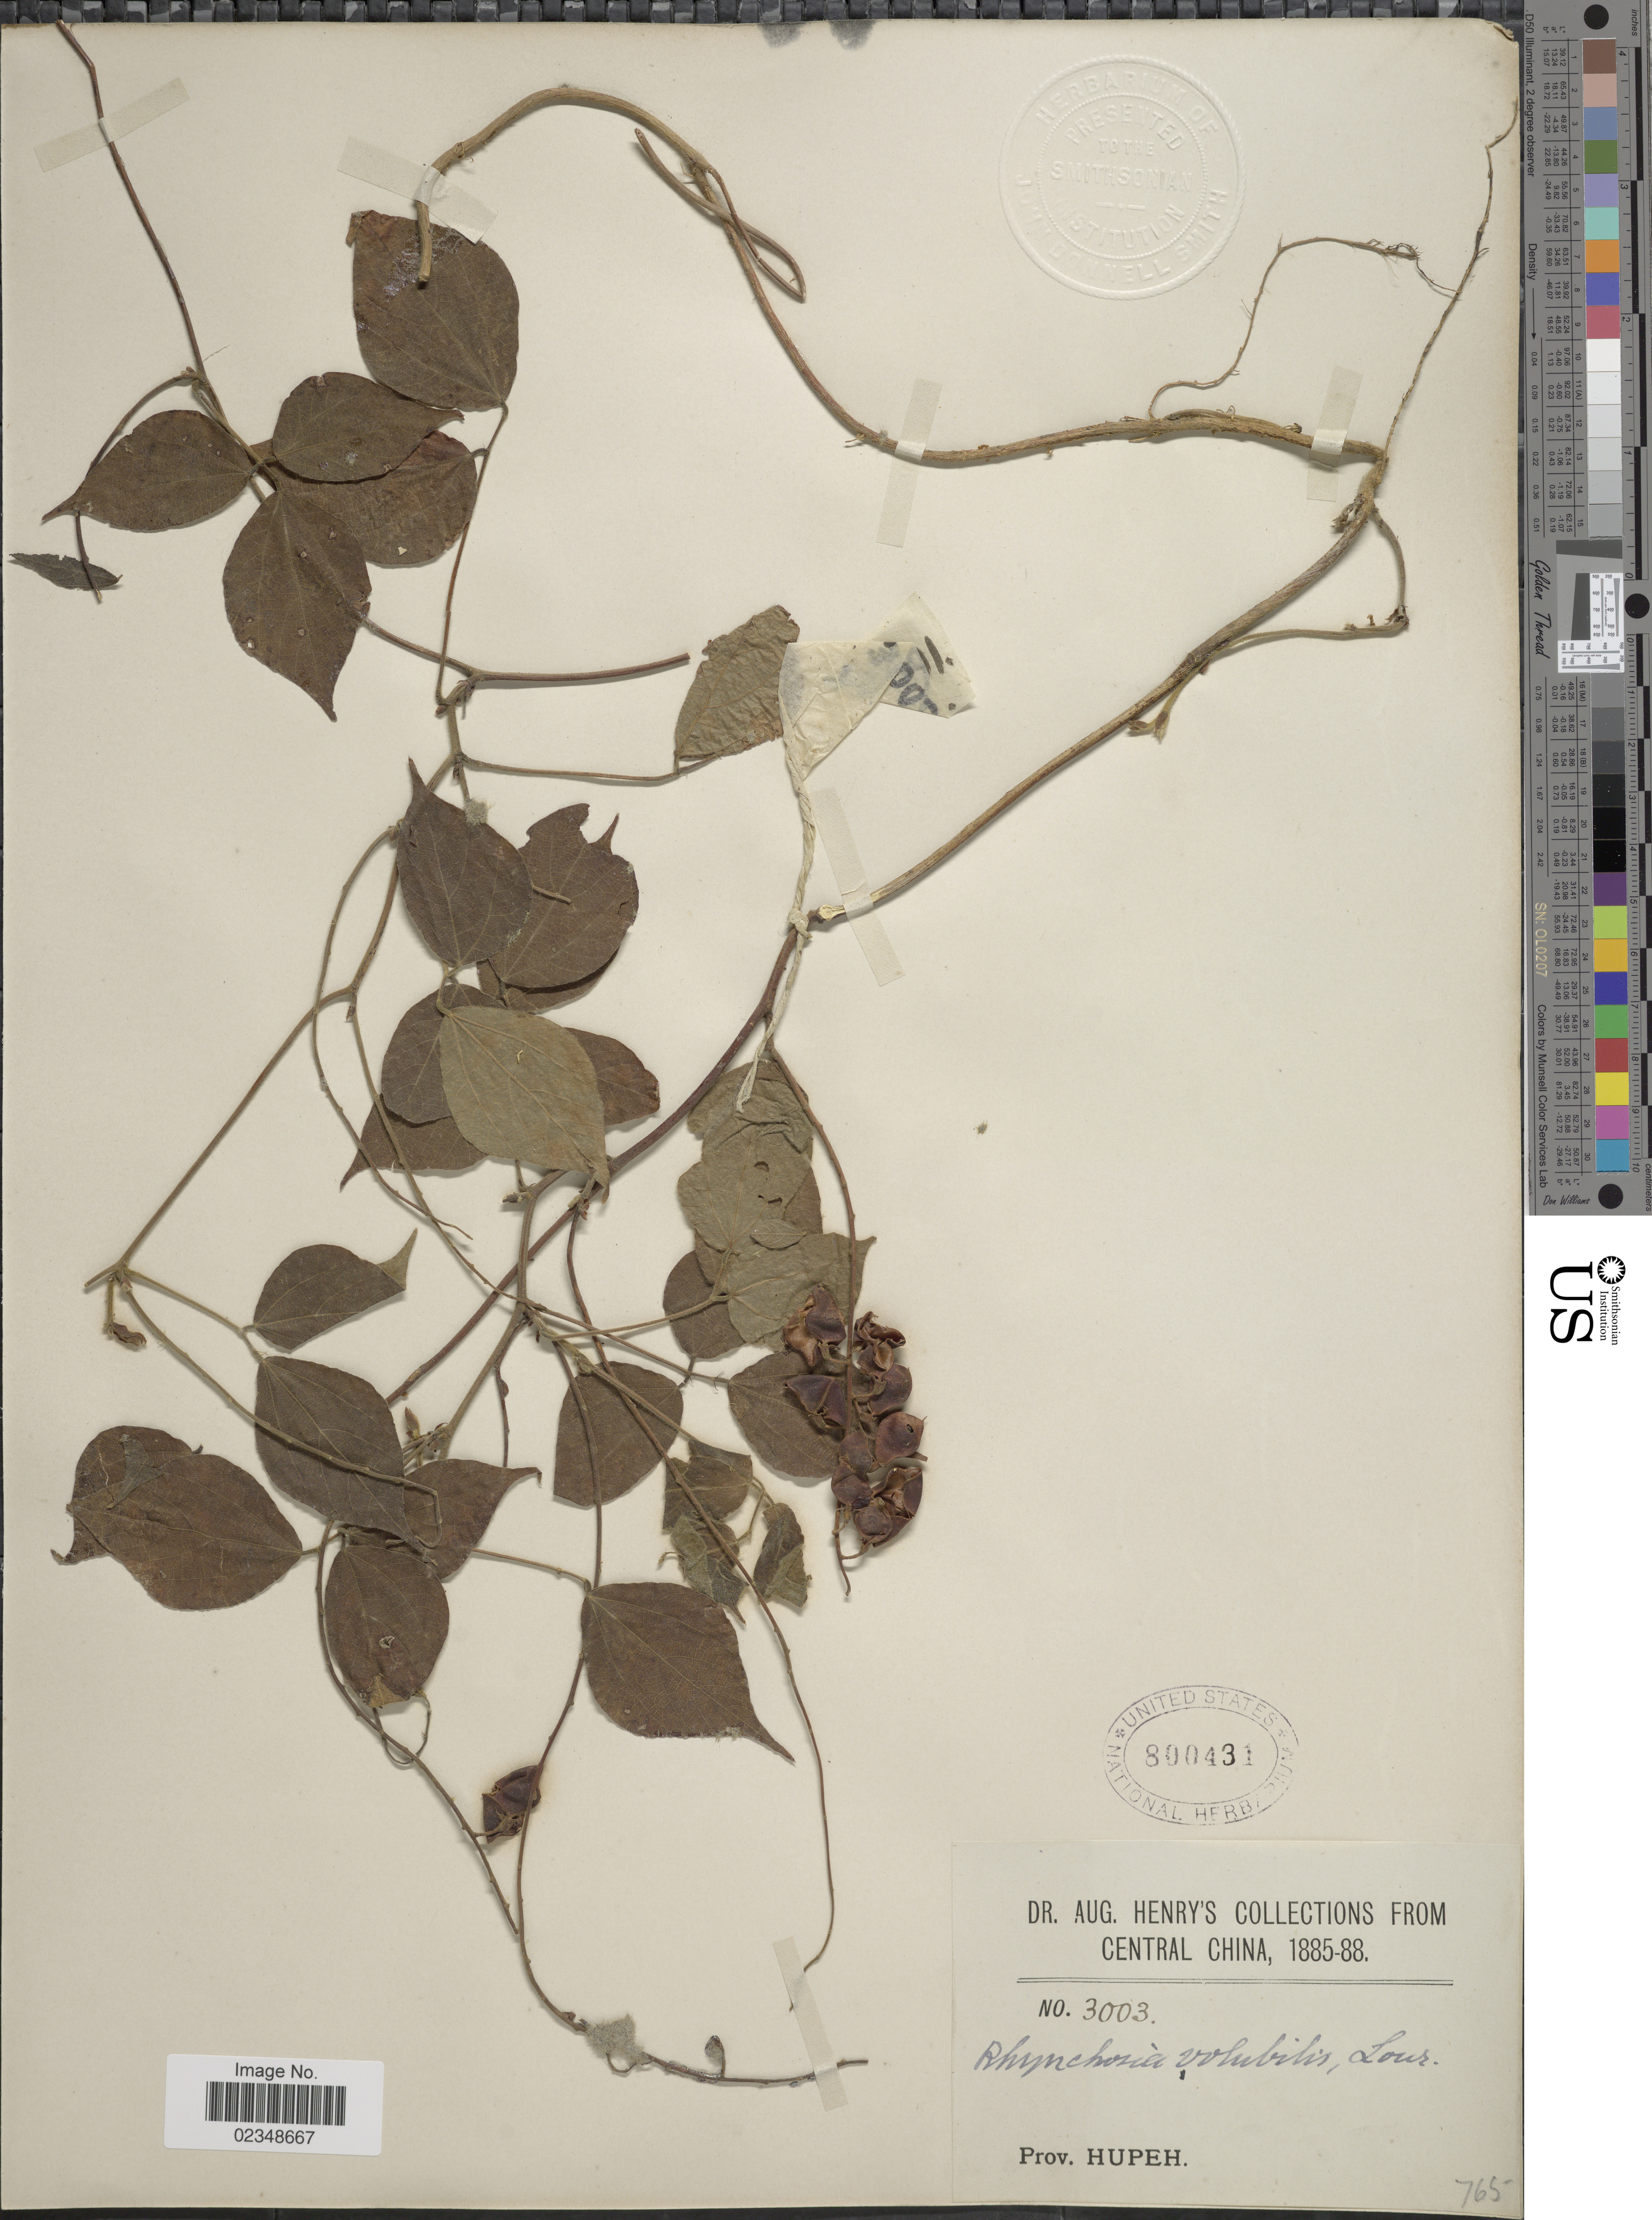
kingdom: Plantae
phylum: Tracheophyta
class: Magnoliopsida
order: Fabales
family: Fabaceae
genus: Rhynchosia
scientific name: Rhynchosia volubilis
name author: (Michx.) Wood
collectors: A. Henry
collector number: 3003/765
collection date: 1885/1888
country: China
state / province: Hubei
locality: Prov. Hupeh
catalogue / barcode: US 800431